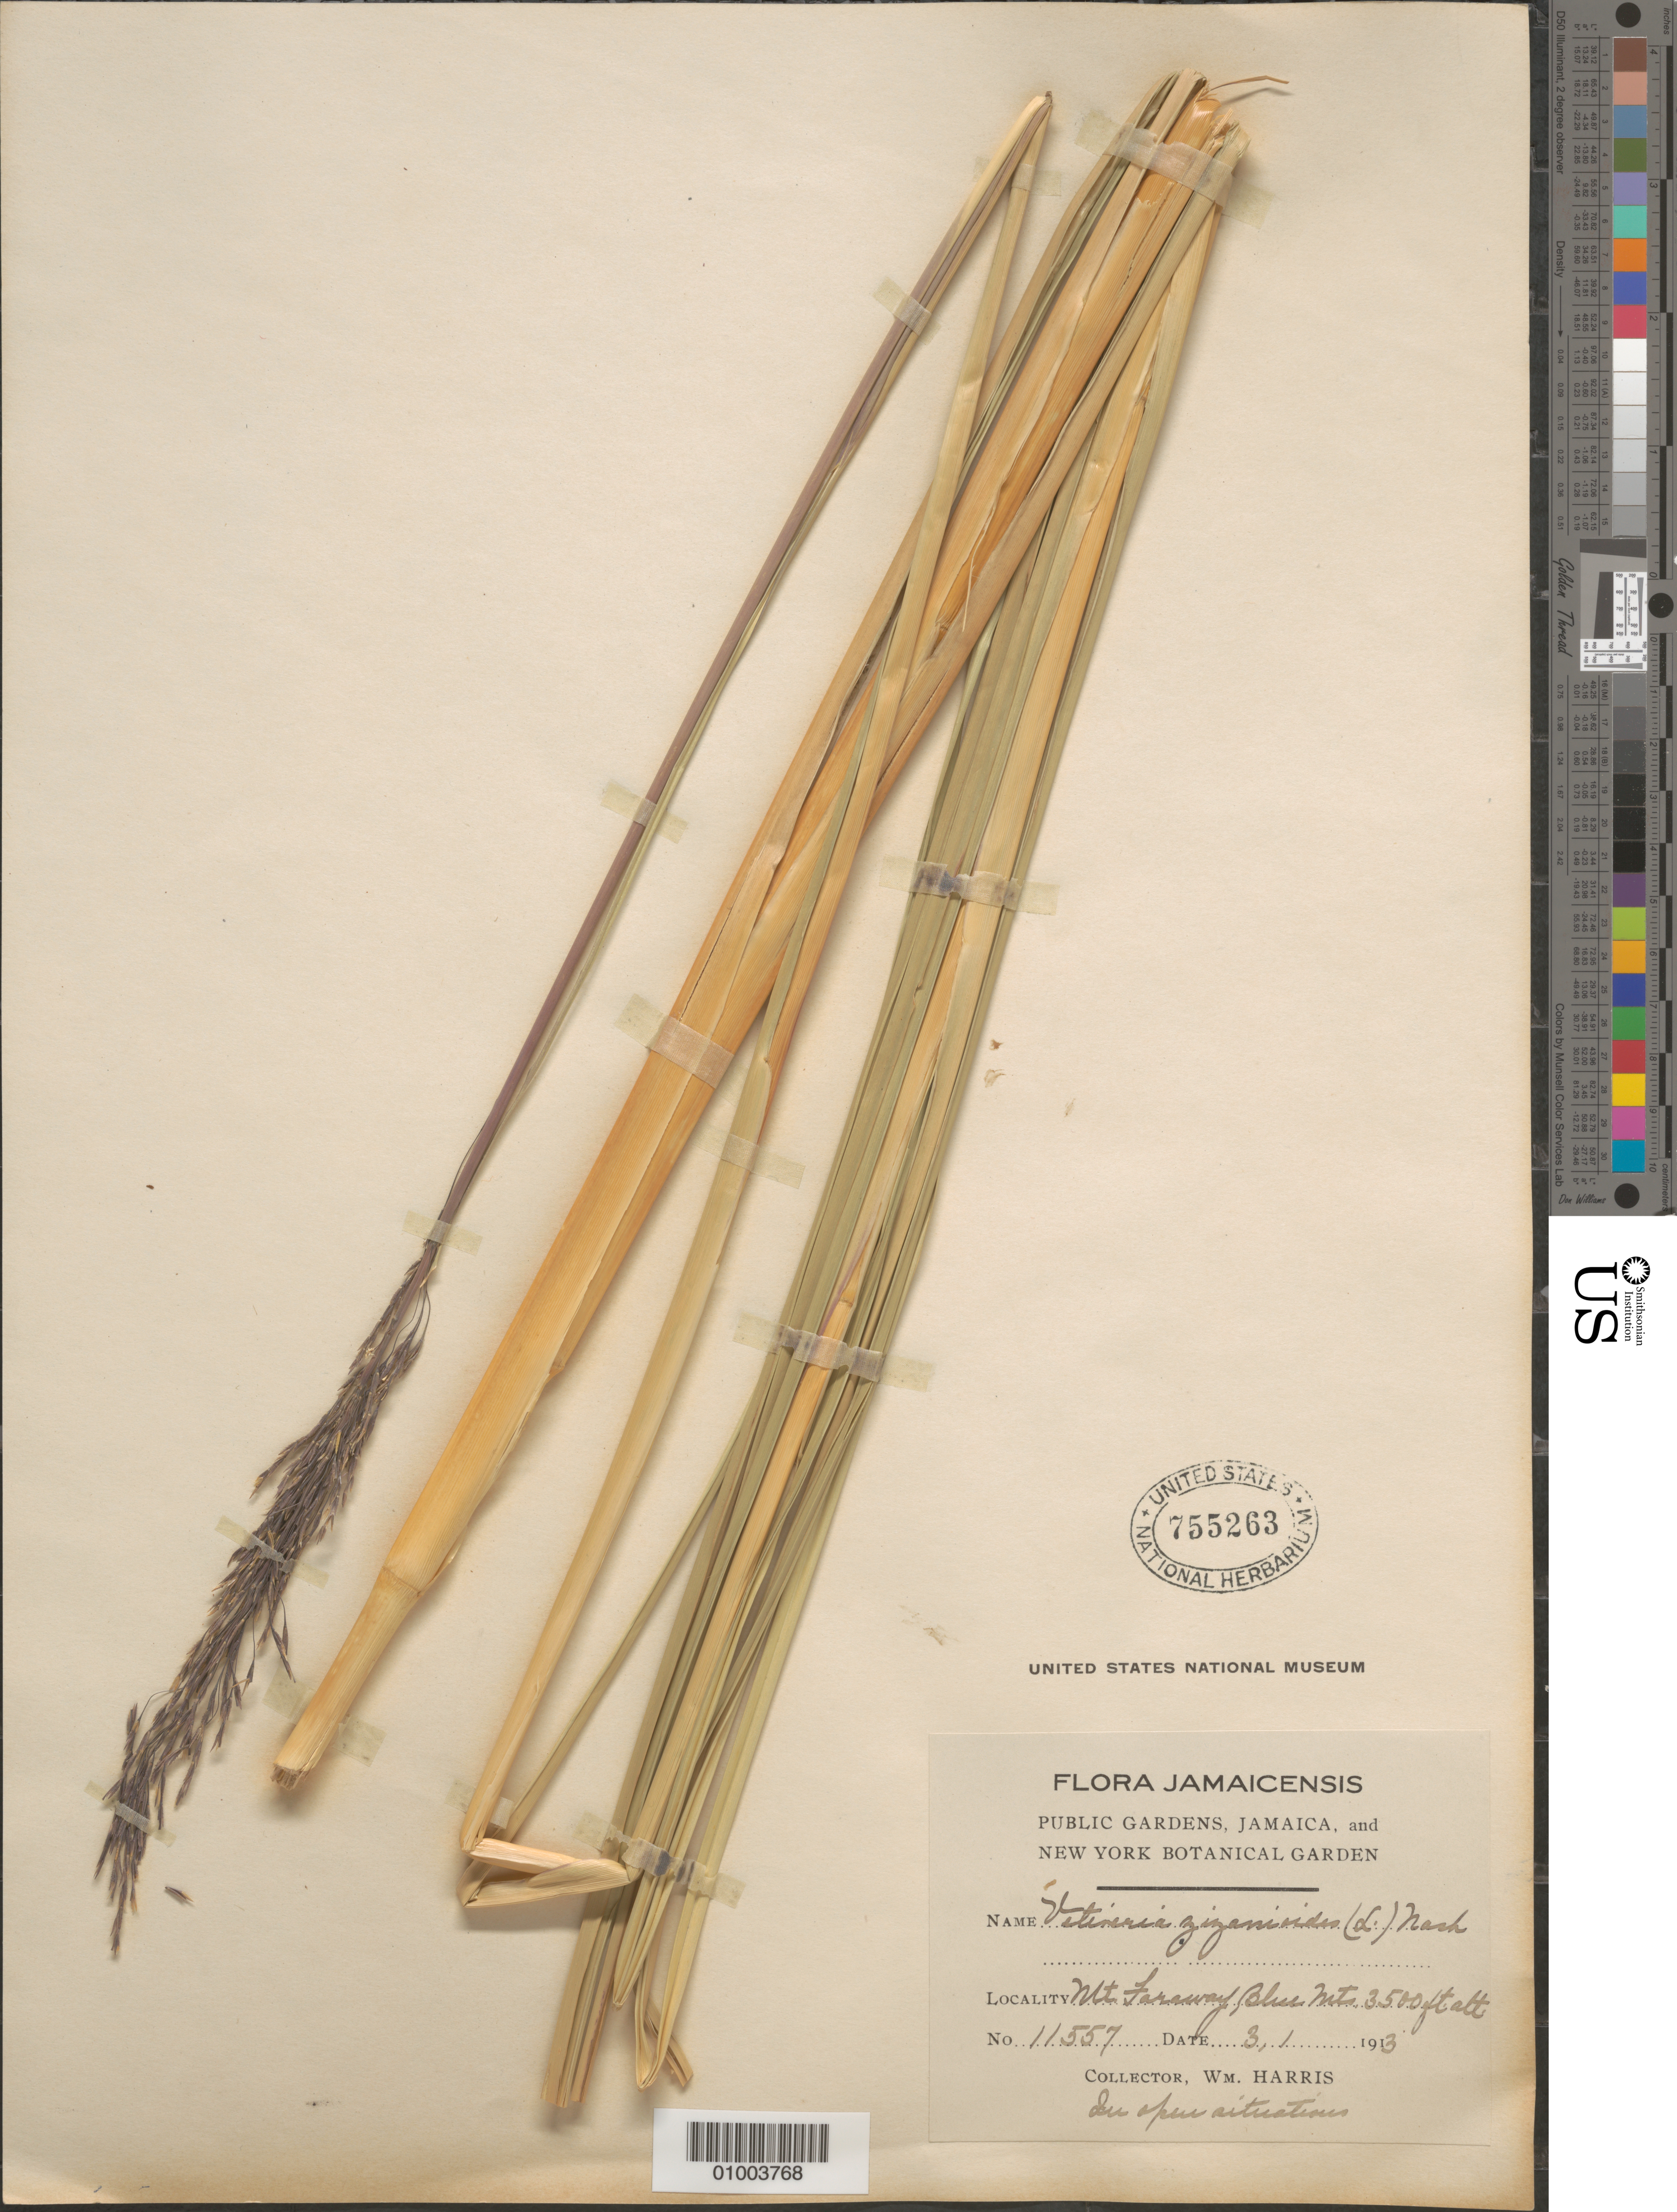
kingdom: Plantae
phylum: Tracheophyta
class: Liliopsida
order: Poales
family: Poaceae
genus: Vetiveria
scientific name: Vetiveria zizanioides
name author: (L.) Nash ex Small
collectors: W. H. Harris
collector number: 11557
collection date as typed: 03 Jan 1913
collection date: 1913-01-03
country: Jamaica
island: Jamaica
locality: Mt. Faraway Blue Mt.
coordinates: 0 N, 0 E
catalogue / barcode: US 755263